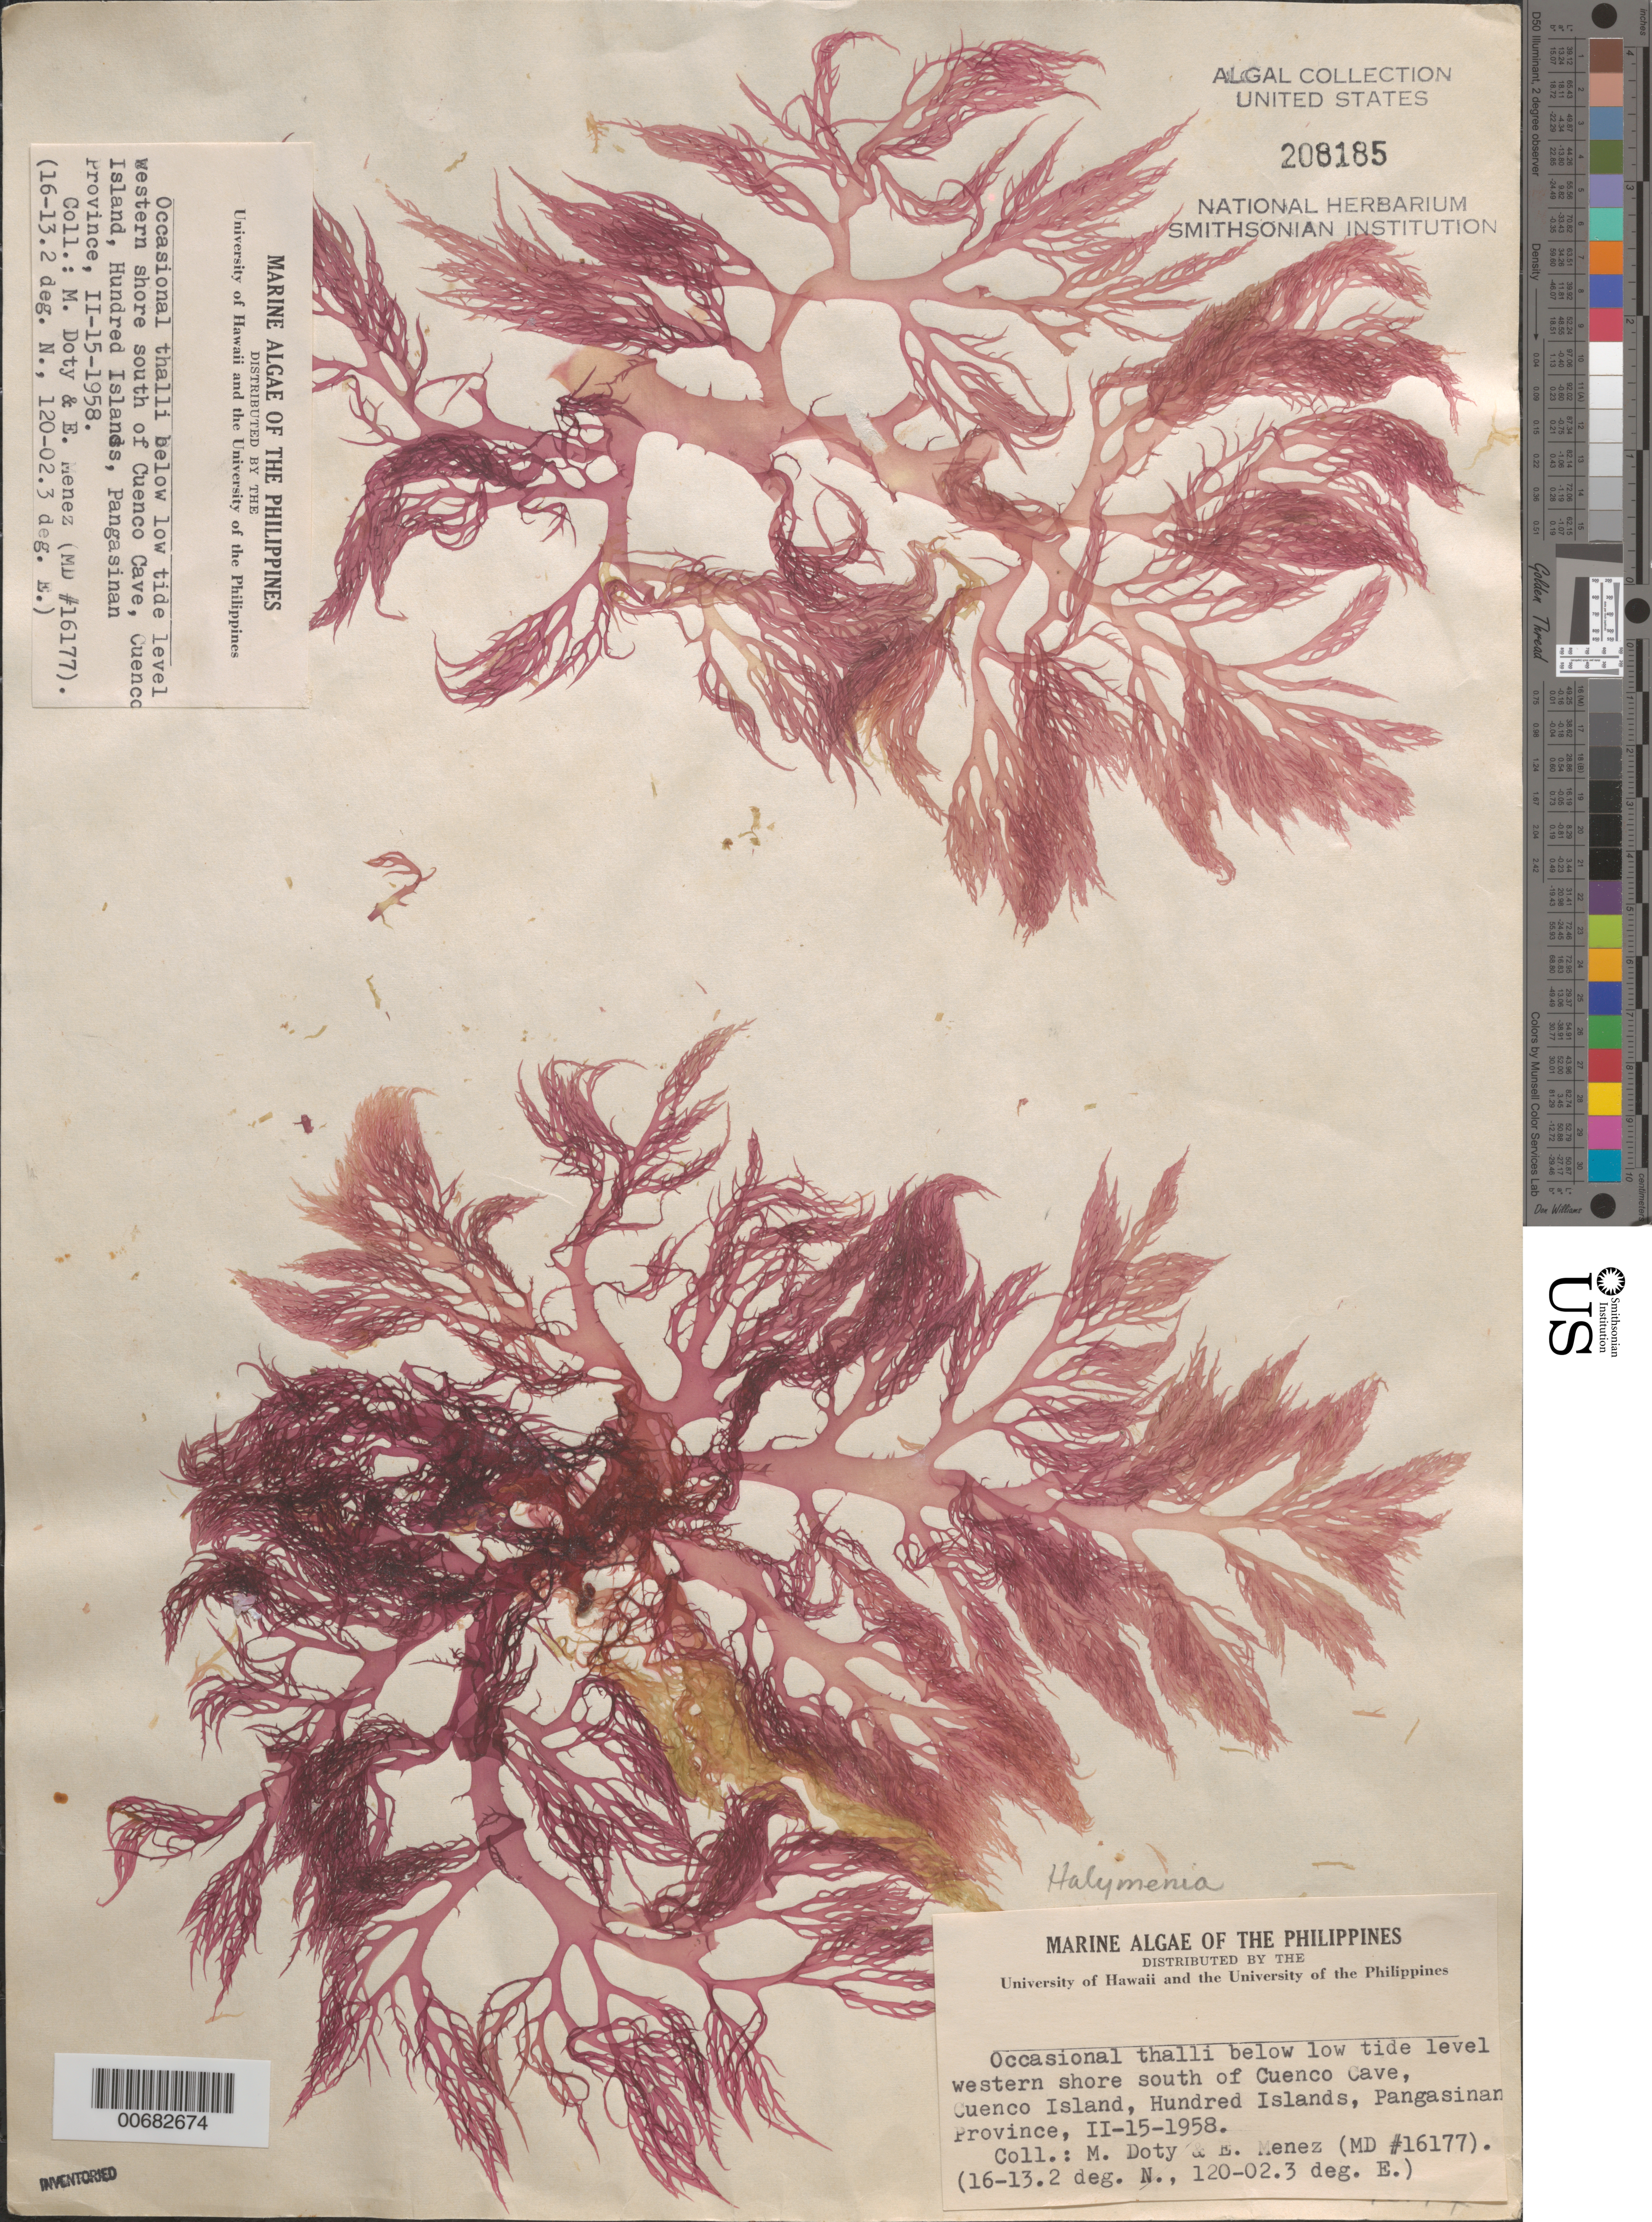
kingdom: Plantae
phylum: Rhodophyta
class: Florideophyceae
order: Halymeniales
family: Halymeniaceae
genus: Halymenia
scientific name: Halymenia sp.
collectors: M. S. Doty & Meñez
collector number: MSD 16177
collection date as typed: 15 Feb 1958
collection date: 1958-02-15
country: Philippines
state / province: Ilocos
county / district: Pangasinan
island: Cuenco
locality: Western shore south of Cuenco Cave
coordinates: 16-13.2 deg. N, 120-02.3 deg. E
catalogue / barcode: US 208185